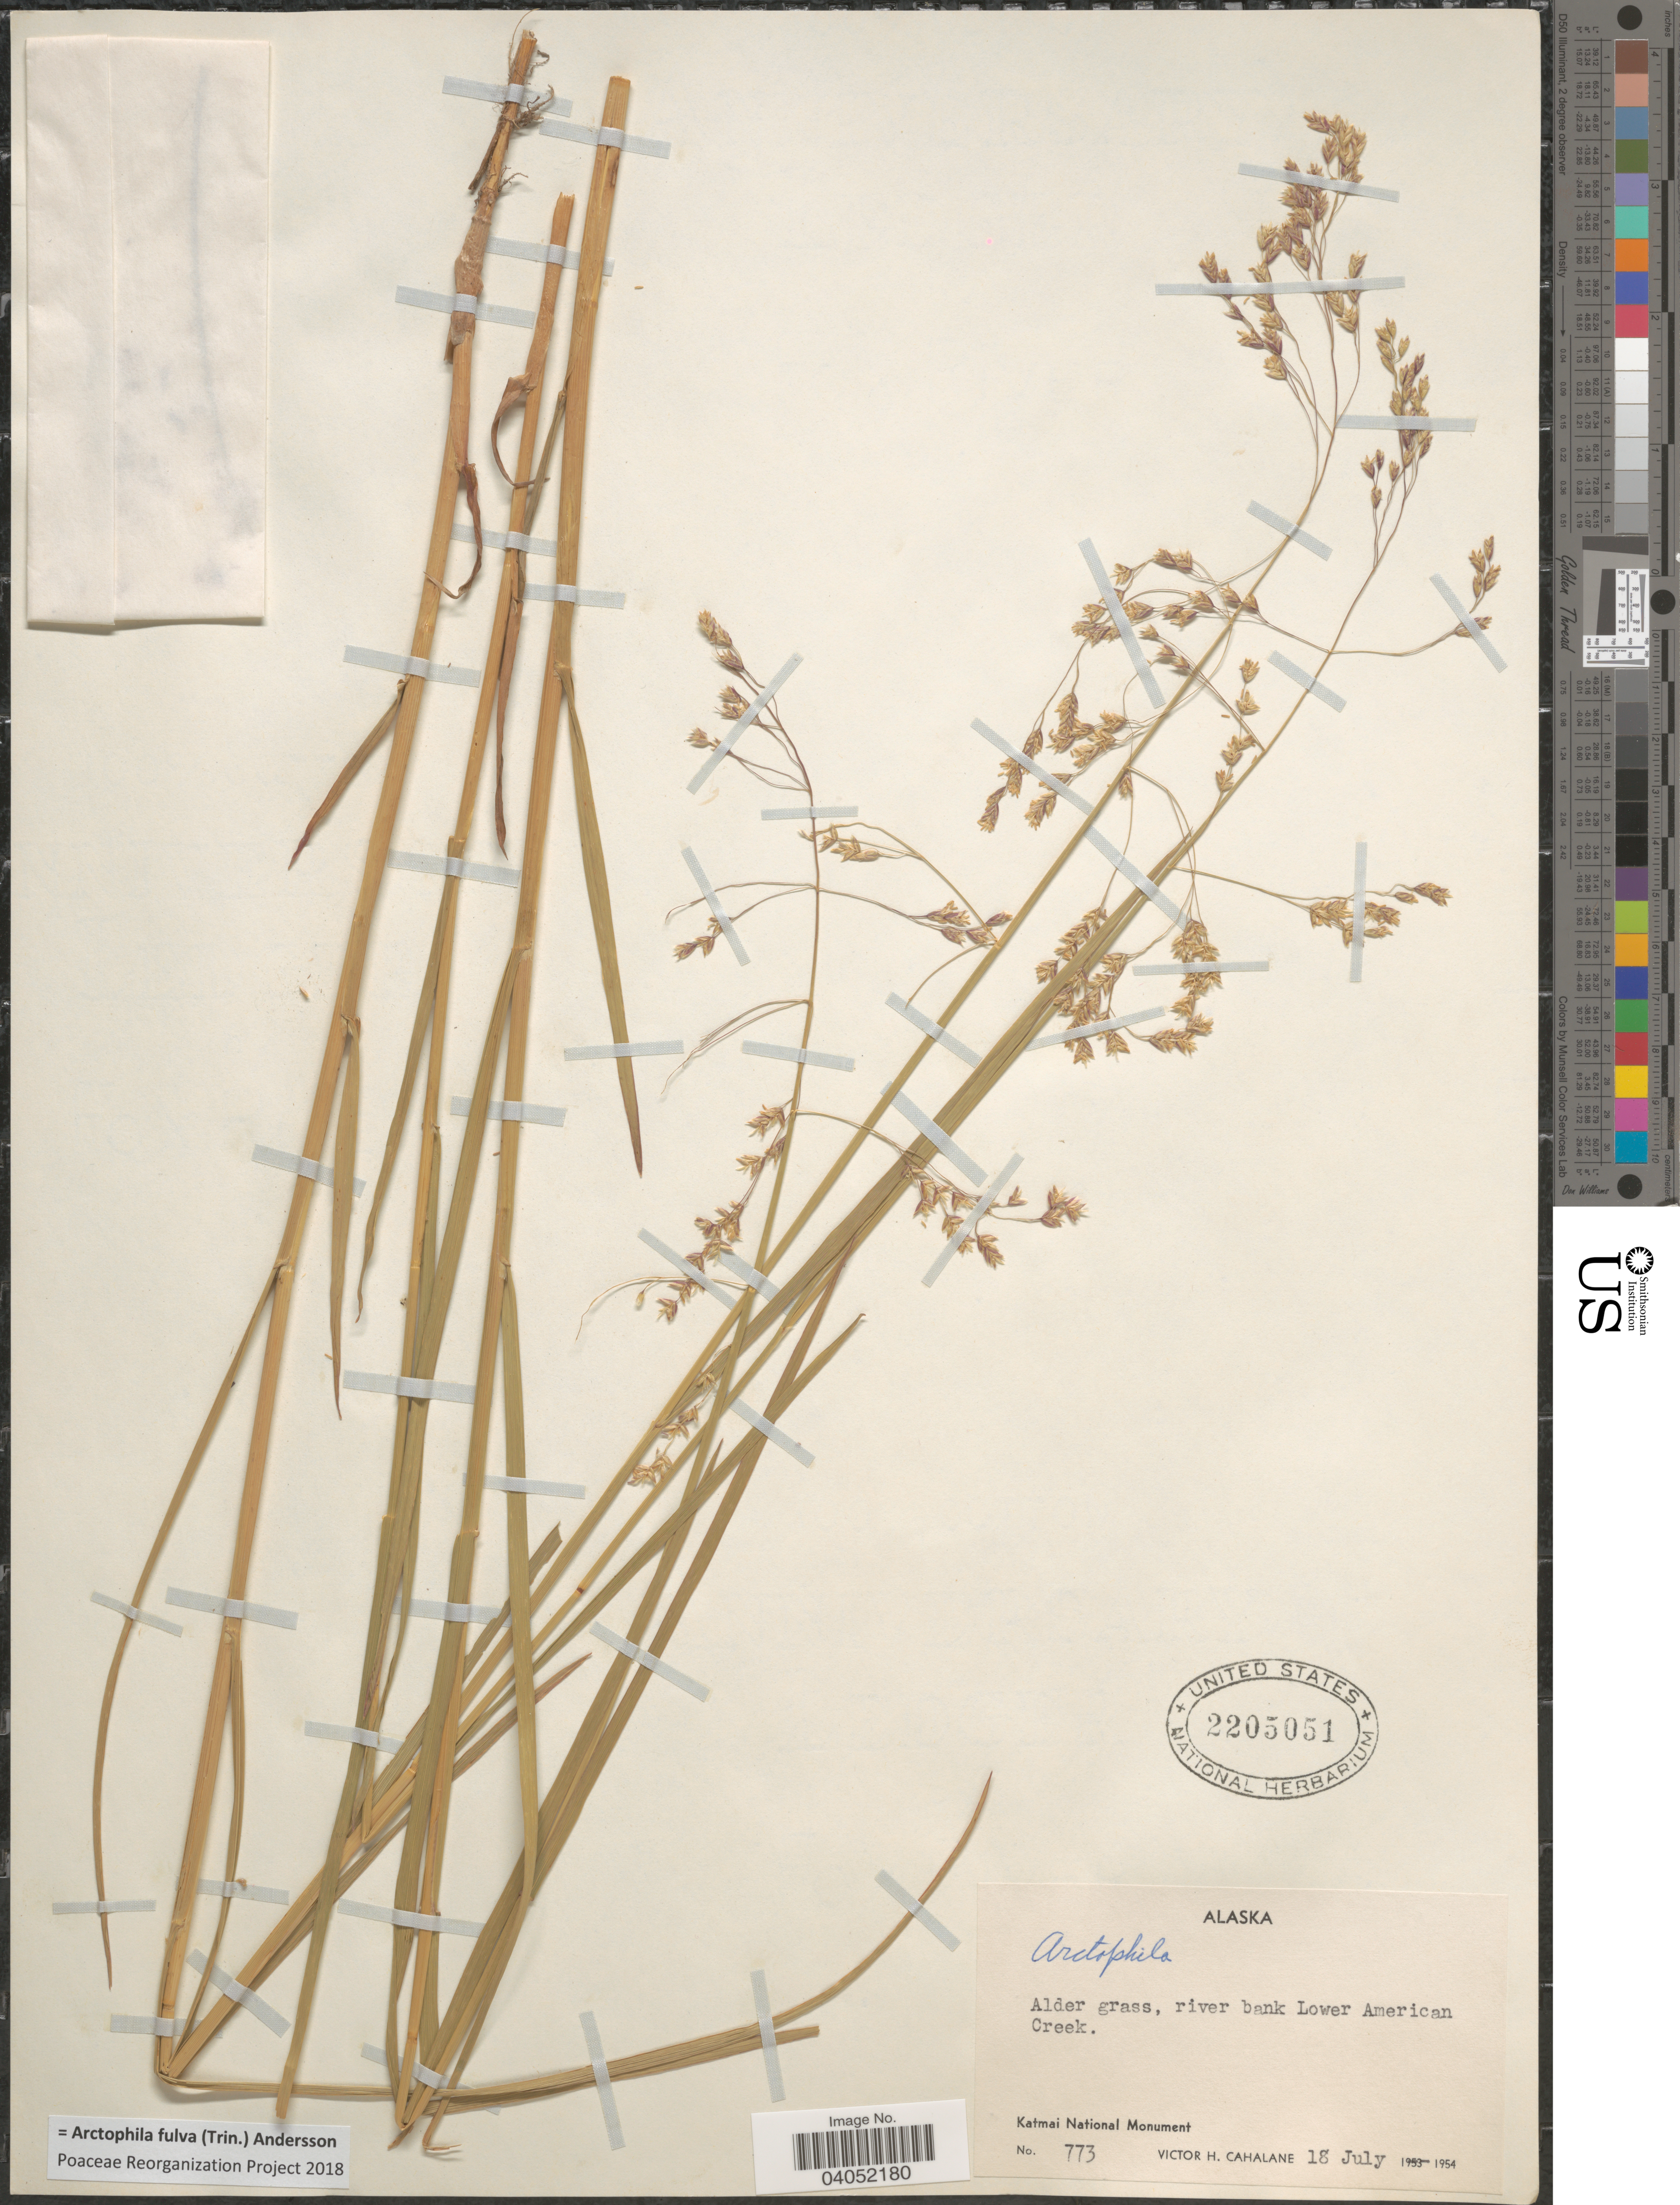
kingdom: Plantae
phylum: Tracheophyta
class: Liliopsida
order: Poales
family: Poaceae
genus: Arctophila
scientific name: Arctophila fulva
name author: (Trin.) Andersson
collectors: V. Cahalane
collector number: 773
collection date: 1954-07-18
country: United States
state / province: Alaska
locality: River bank Lower American Creek. Katmai National Monument.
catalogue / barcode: US 2205051